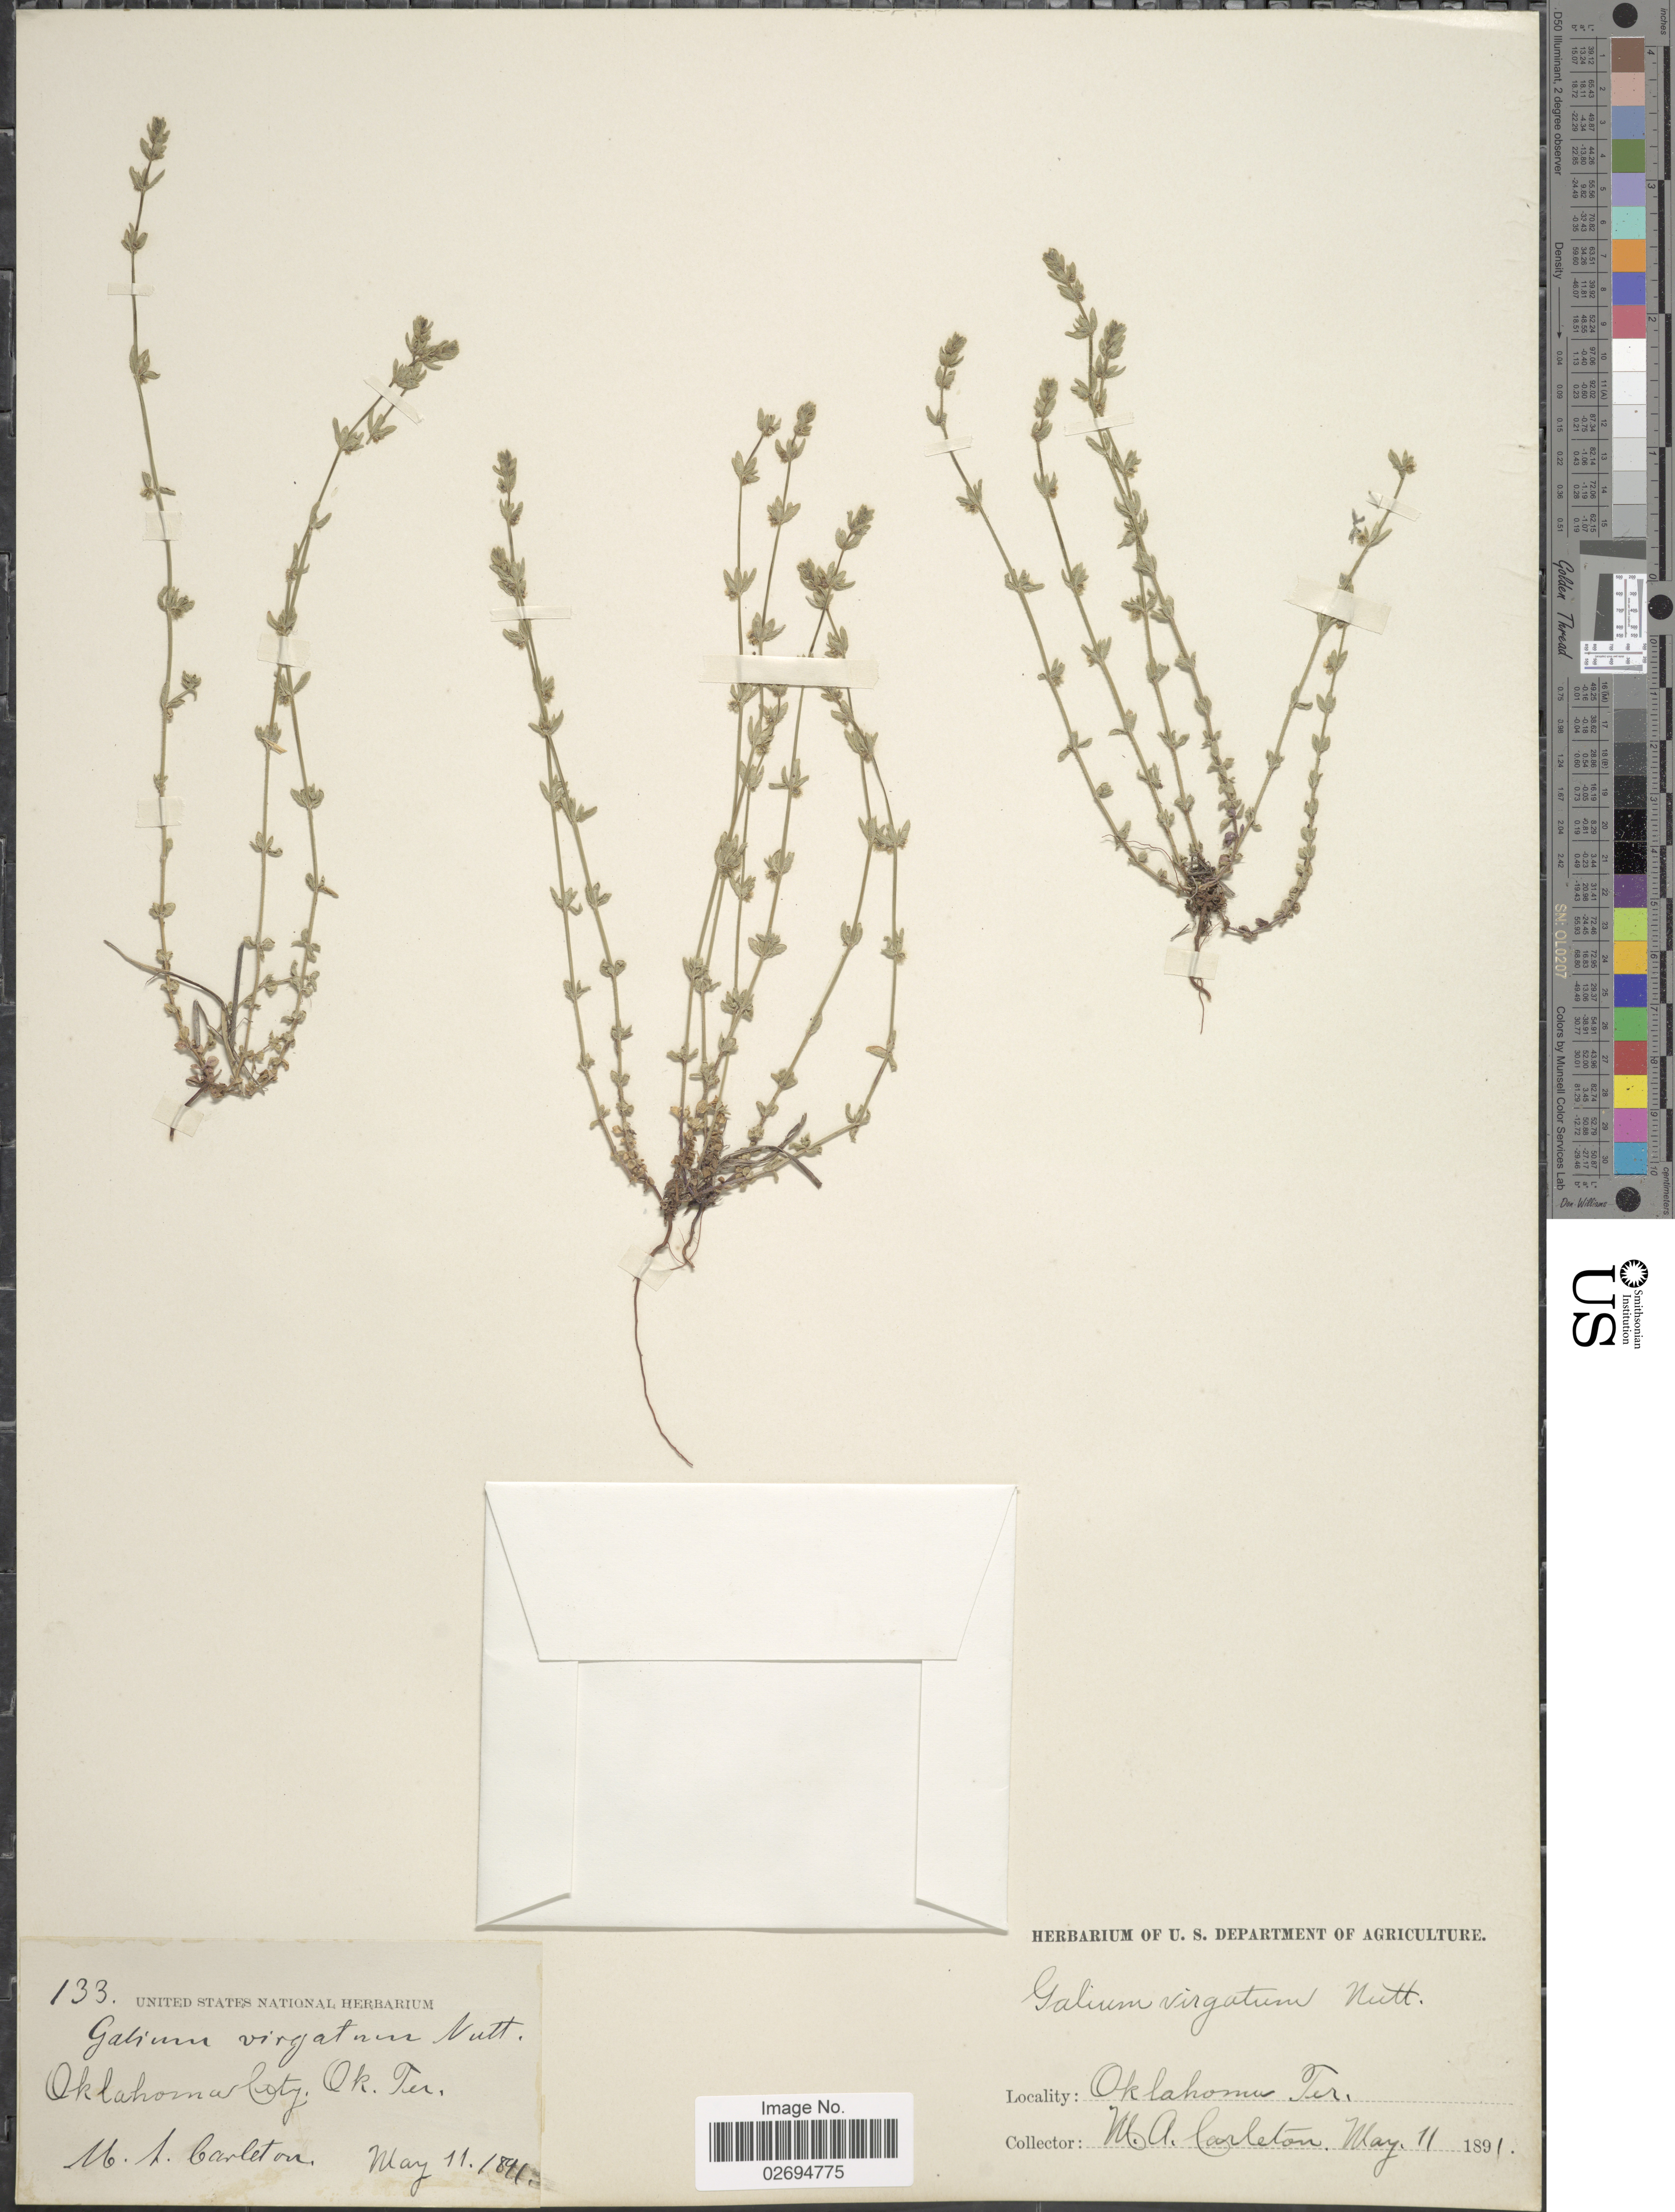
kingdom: Plantae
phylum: Tracheophyta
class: Magnoliopsida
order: Gentianales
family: Rubiaceae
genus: Galium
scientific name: Galium virgatum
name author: Nutt.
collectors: M. A. Carleton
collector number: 133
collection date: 1891-05-11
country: United States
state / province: Oklahoma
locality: Oklahoma City, Ok. Ter